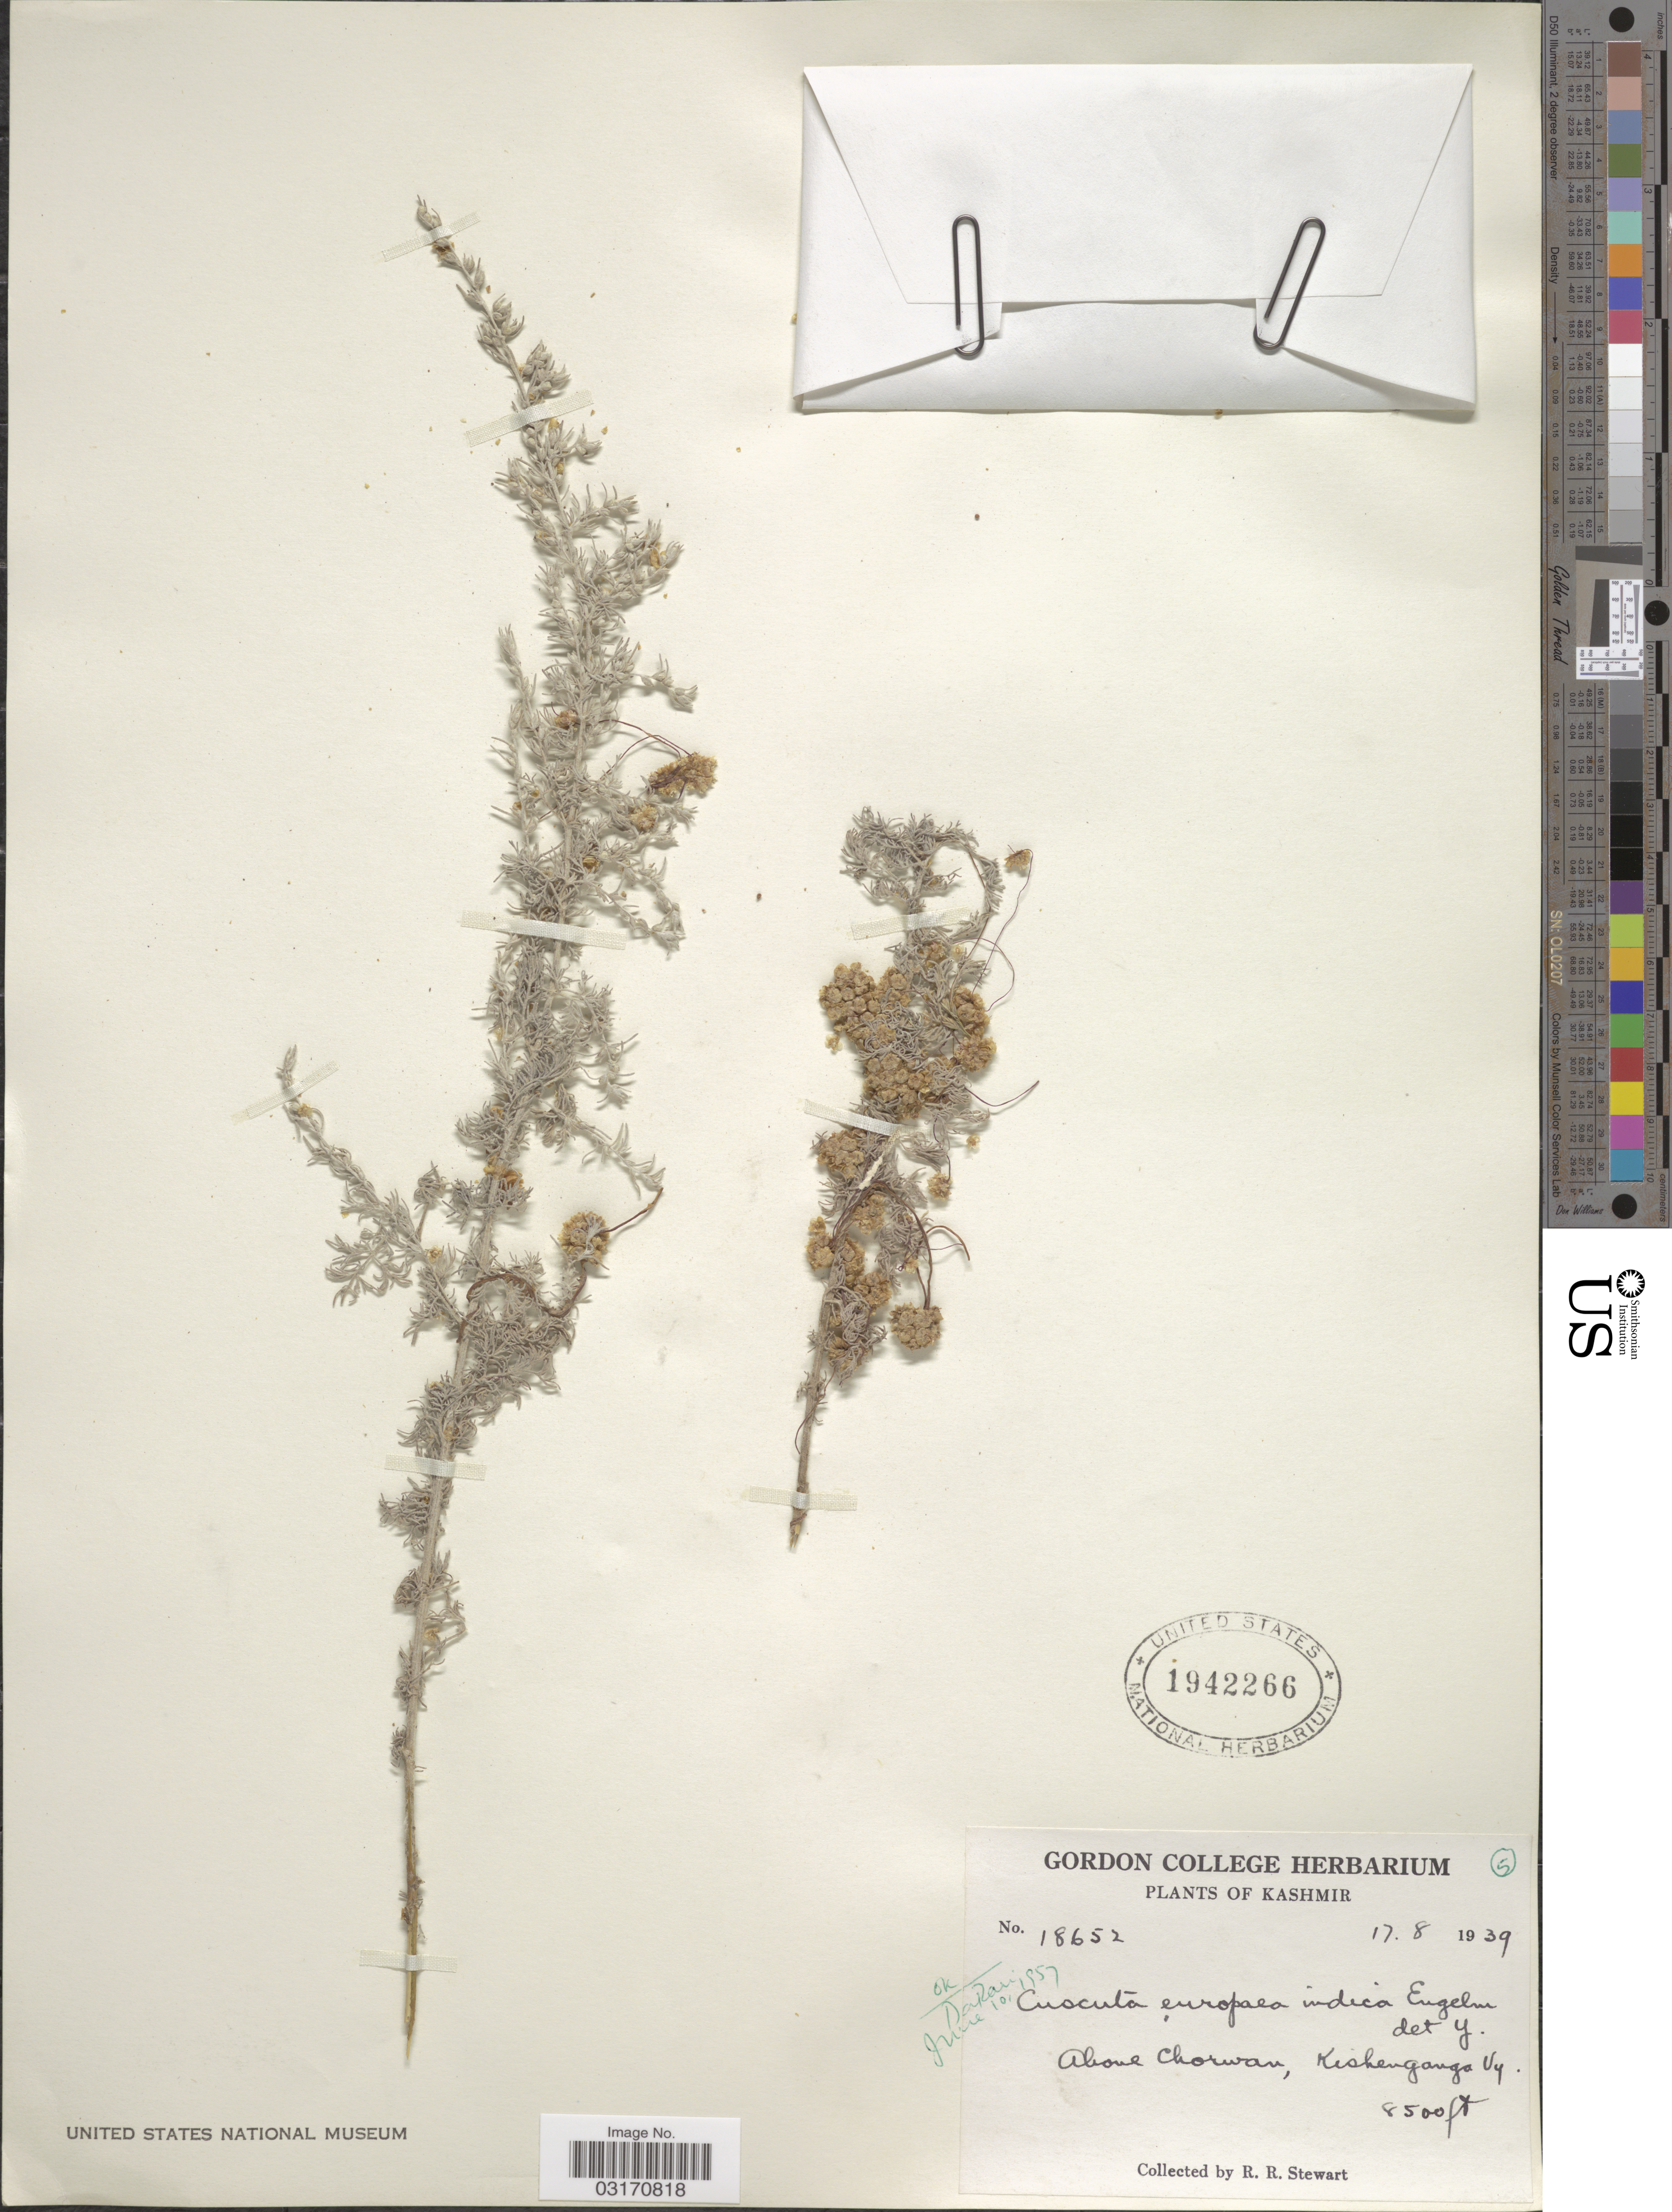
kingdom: Plantae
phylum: Tracheophyta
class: Magnoliopsida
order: Solanales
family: Convolvulaceae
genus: Cuscuta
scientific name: Cuscuta europaea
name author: L.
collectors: R. Stewart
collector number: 18652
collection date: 1939-08-17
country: India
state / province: Jammu and Kashmir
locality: Kashmir. Above Chorwan, Kishenganga Vy.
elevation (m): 2591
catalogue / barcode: US 1942266